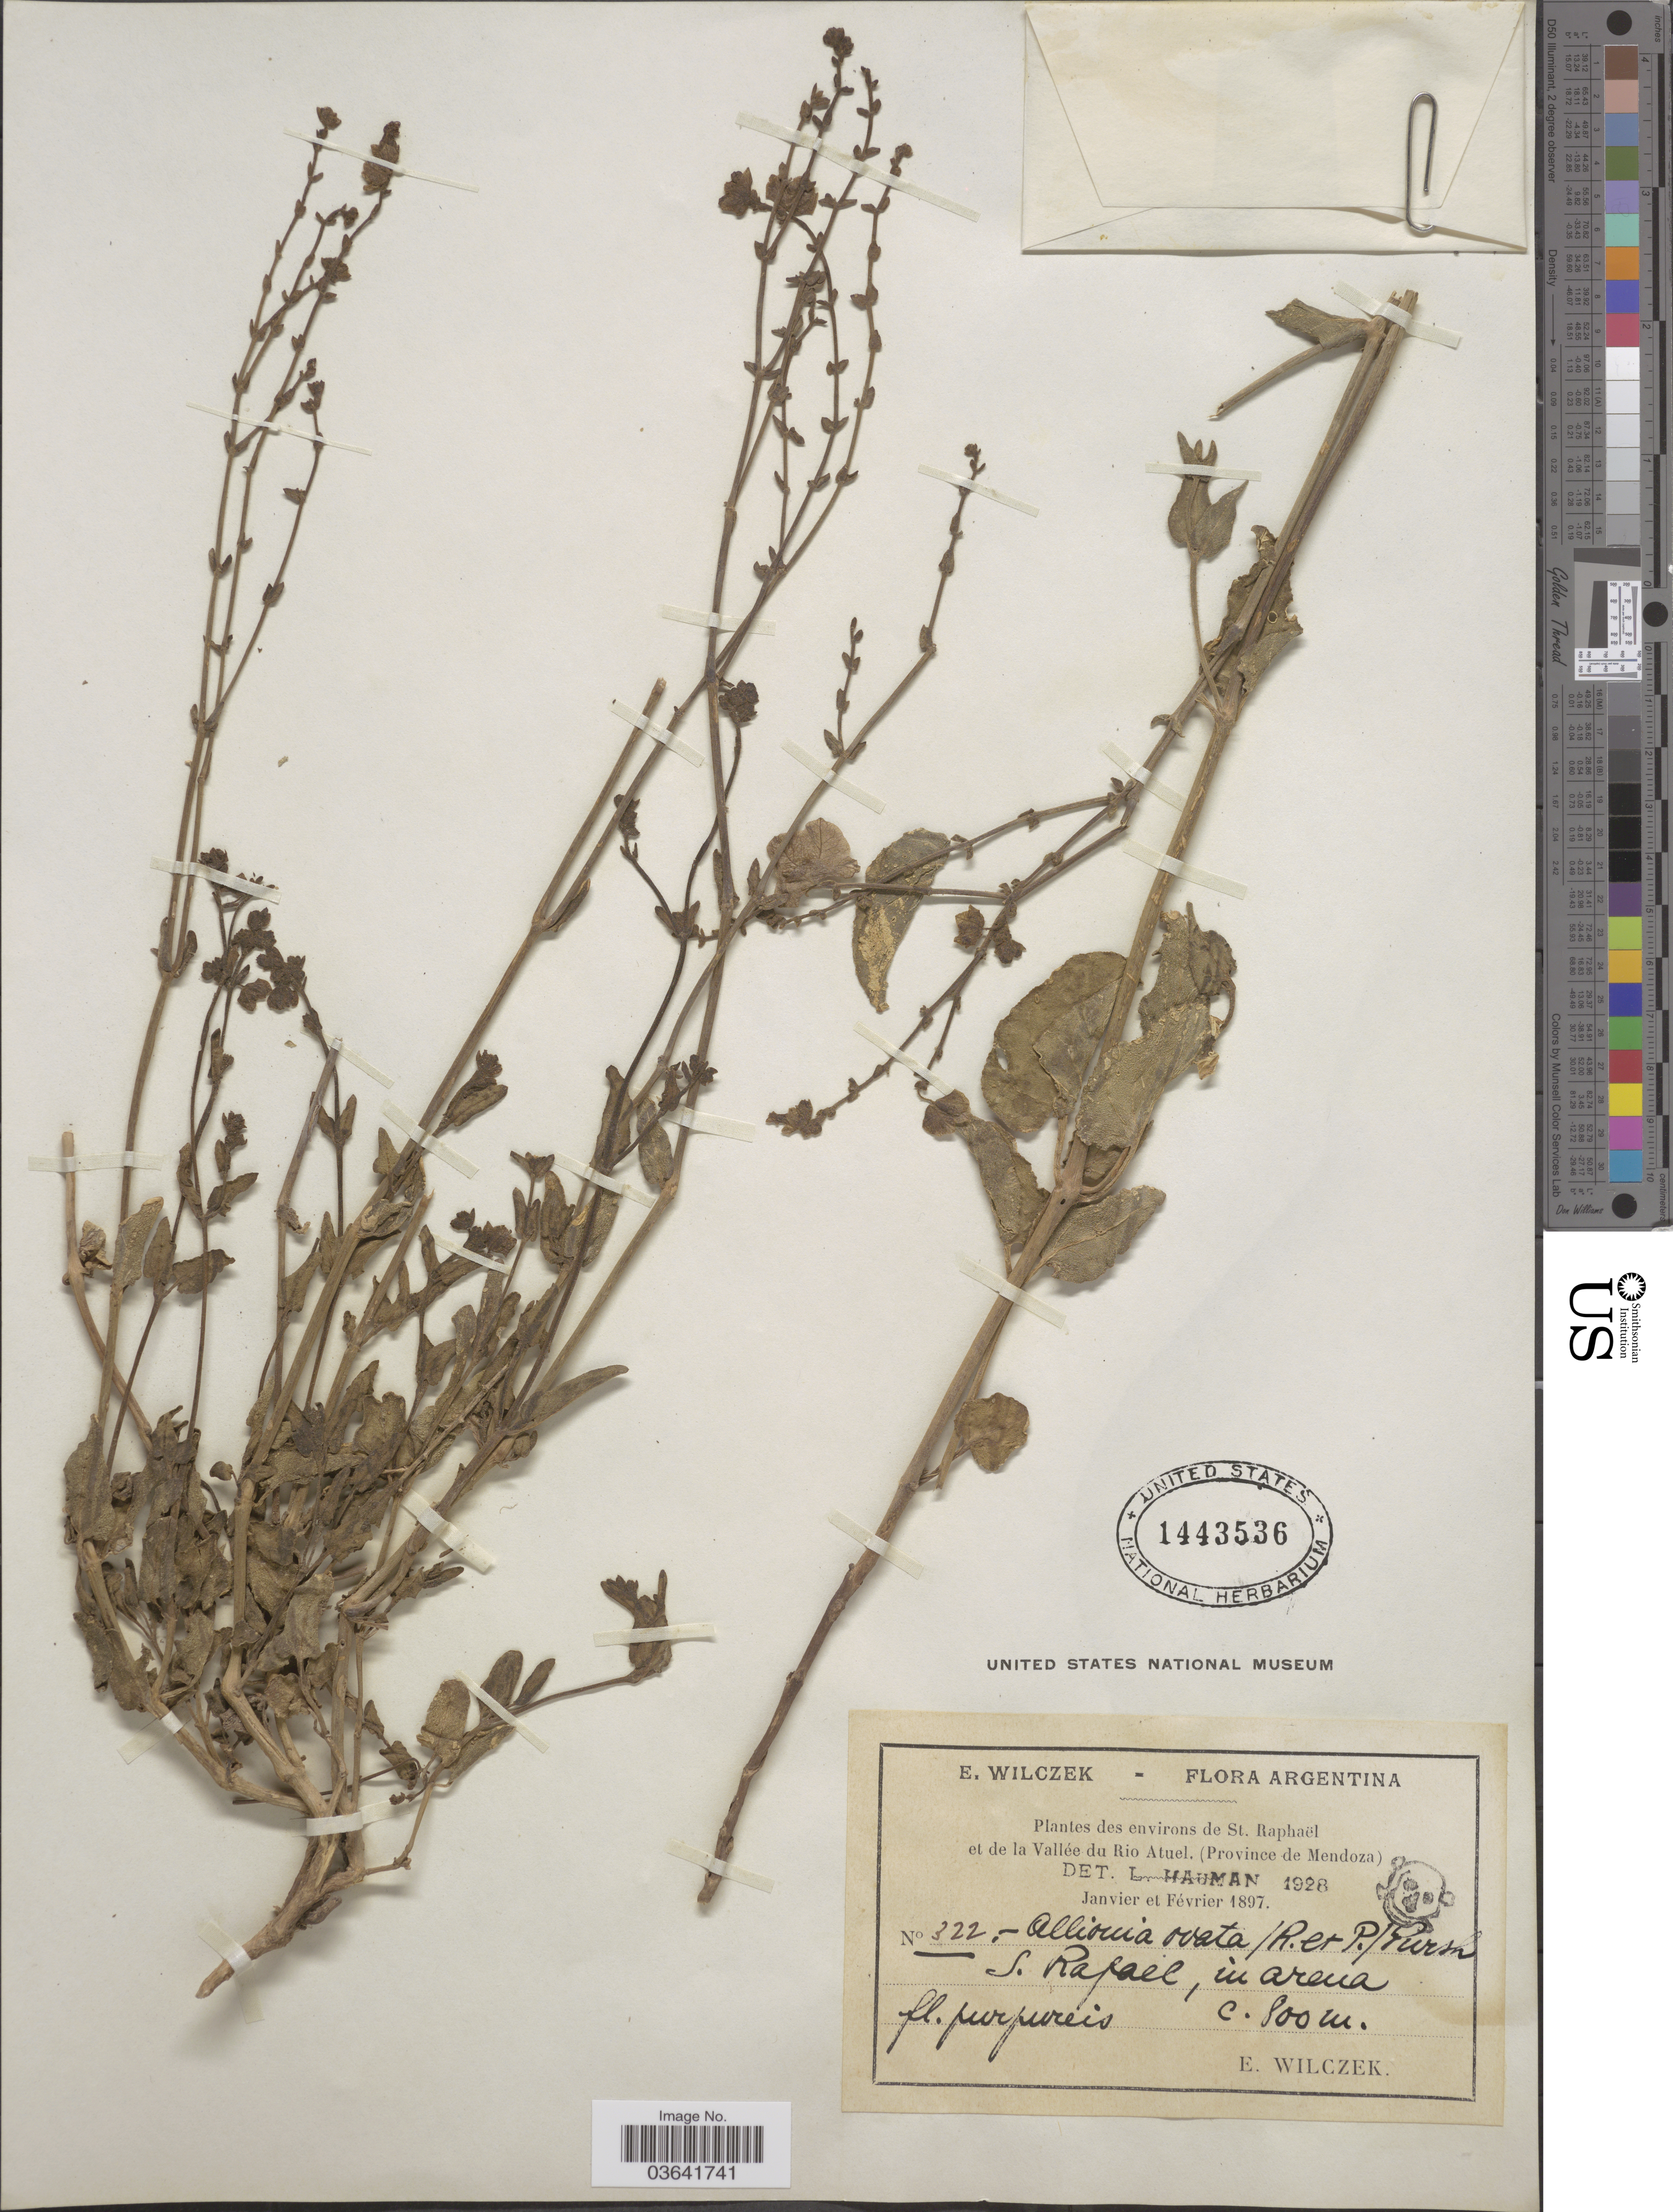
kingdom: Plantae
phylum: Tracheophyta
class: Magnoliopsida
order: Caryophyllales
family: Nyctaginaceae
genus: Mirabilis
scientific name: Mirabilis ovata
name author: (Ruiz & Pav.) Meigen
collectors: E. Wilczek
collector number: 322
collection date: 1897-01/1897-02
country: Argentina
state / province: Mendoza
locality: Environs de St. Raphaël, et de la Vallée du Rio Atuel.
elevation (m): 800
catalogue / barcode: US 1443536